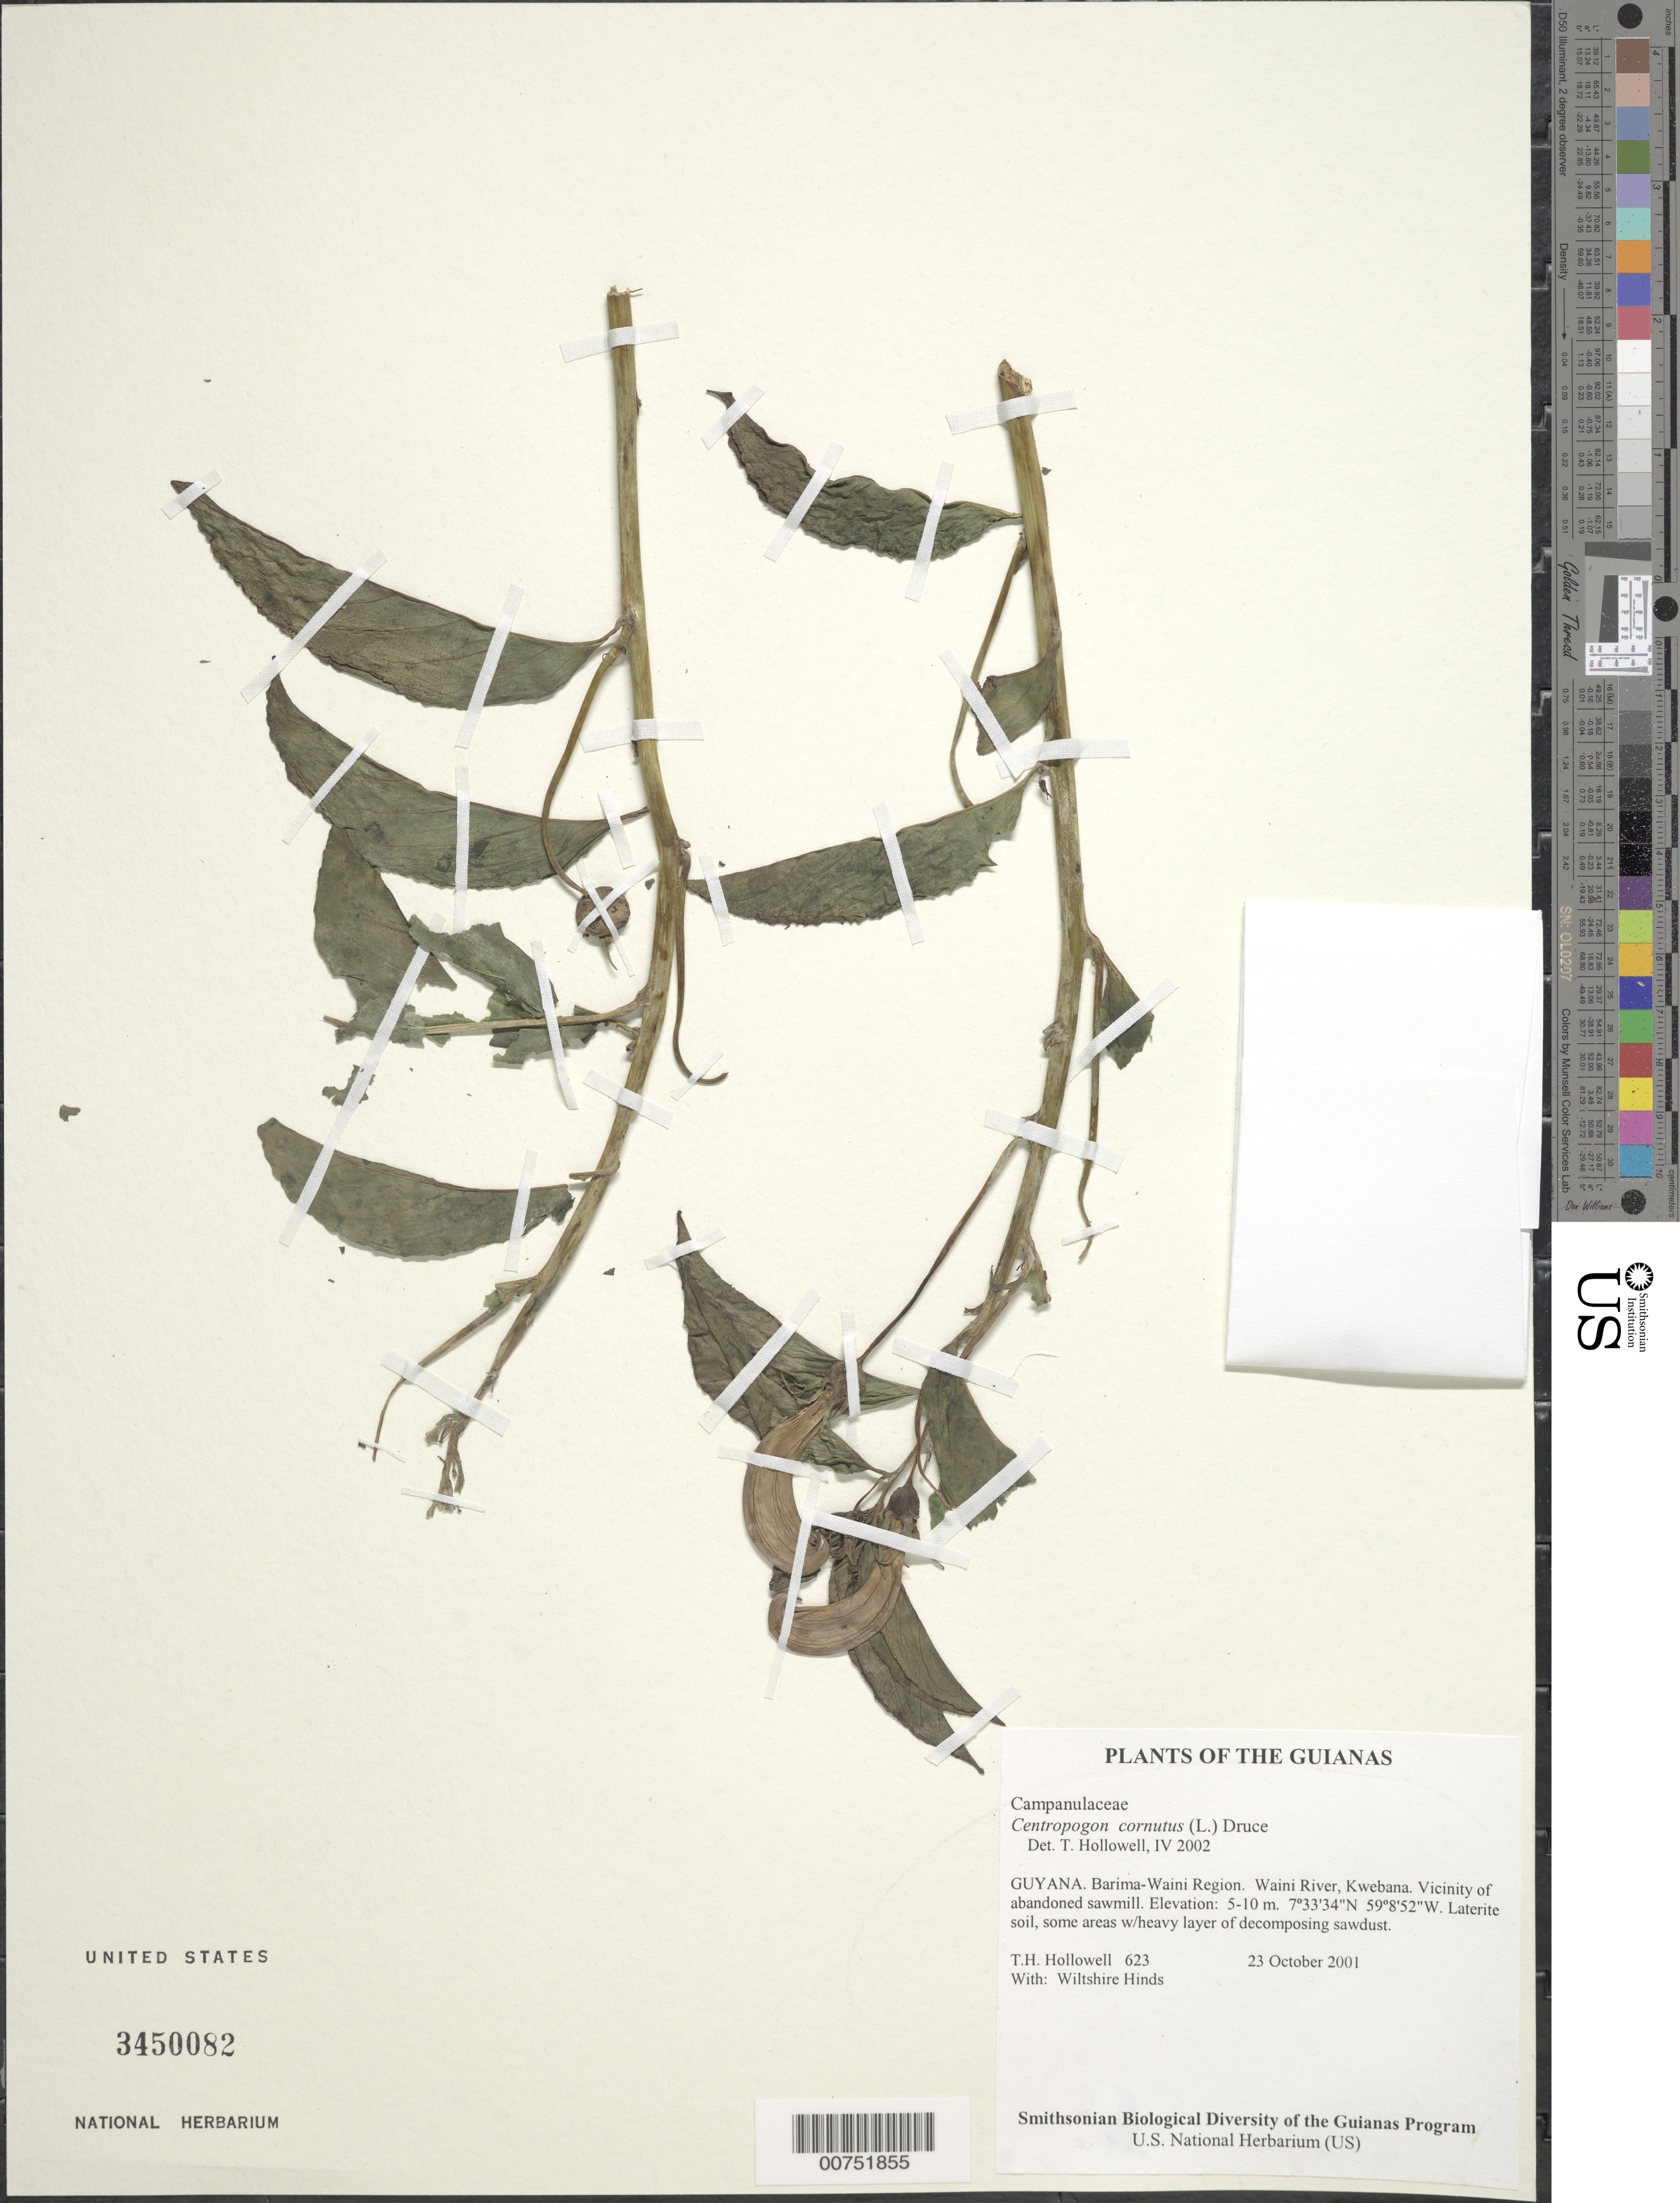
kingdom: Plantae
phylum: Tracheophyta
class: Magnoliopsida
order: Asterales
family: Campanulaceae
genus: Centropogon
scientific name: Centropogon cornutus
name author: (L.) Druce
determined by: Hollowell, T. H., (BOT), Smithsonian Institution - National Museum of Natural History (UNITED STATES)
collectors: T. Hollowell & W. Hinds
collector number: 623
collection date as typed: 23 October 2001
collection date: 2001-10-23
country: Guyana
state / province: Barima-Waini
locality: Waini River, Kwebana. Vicinity of abandoned sawmill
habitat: Laterite soil, some areas w/heavy layer of decomposing sawdust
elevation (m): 5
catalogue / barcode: US 3450082